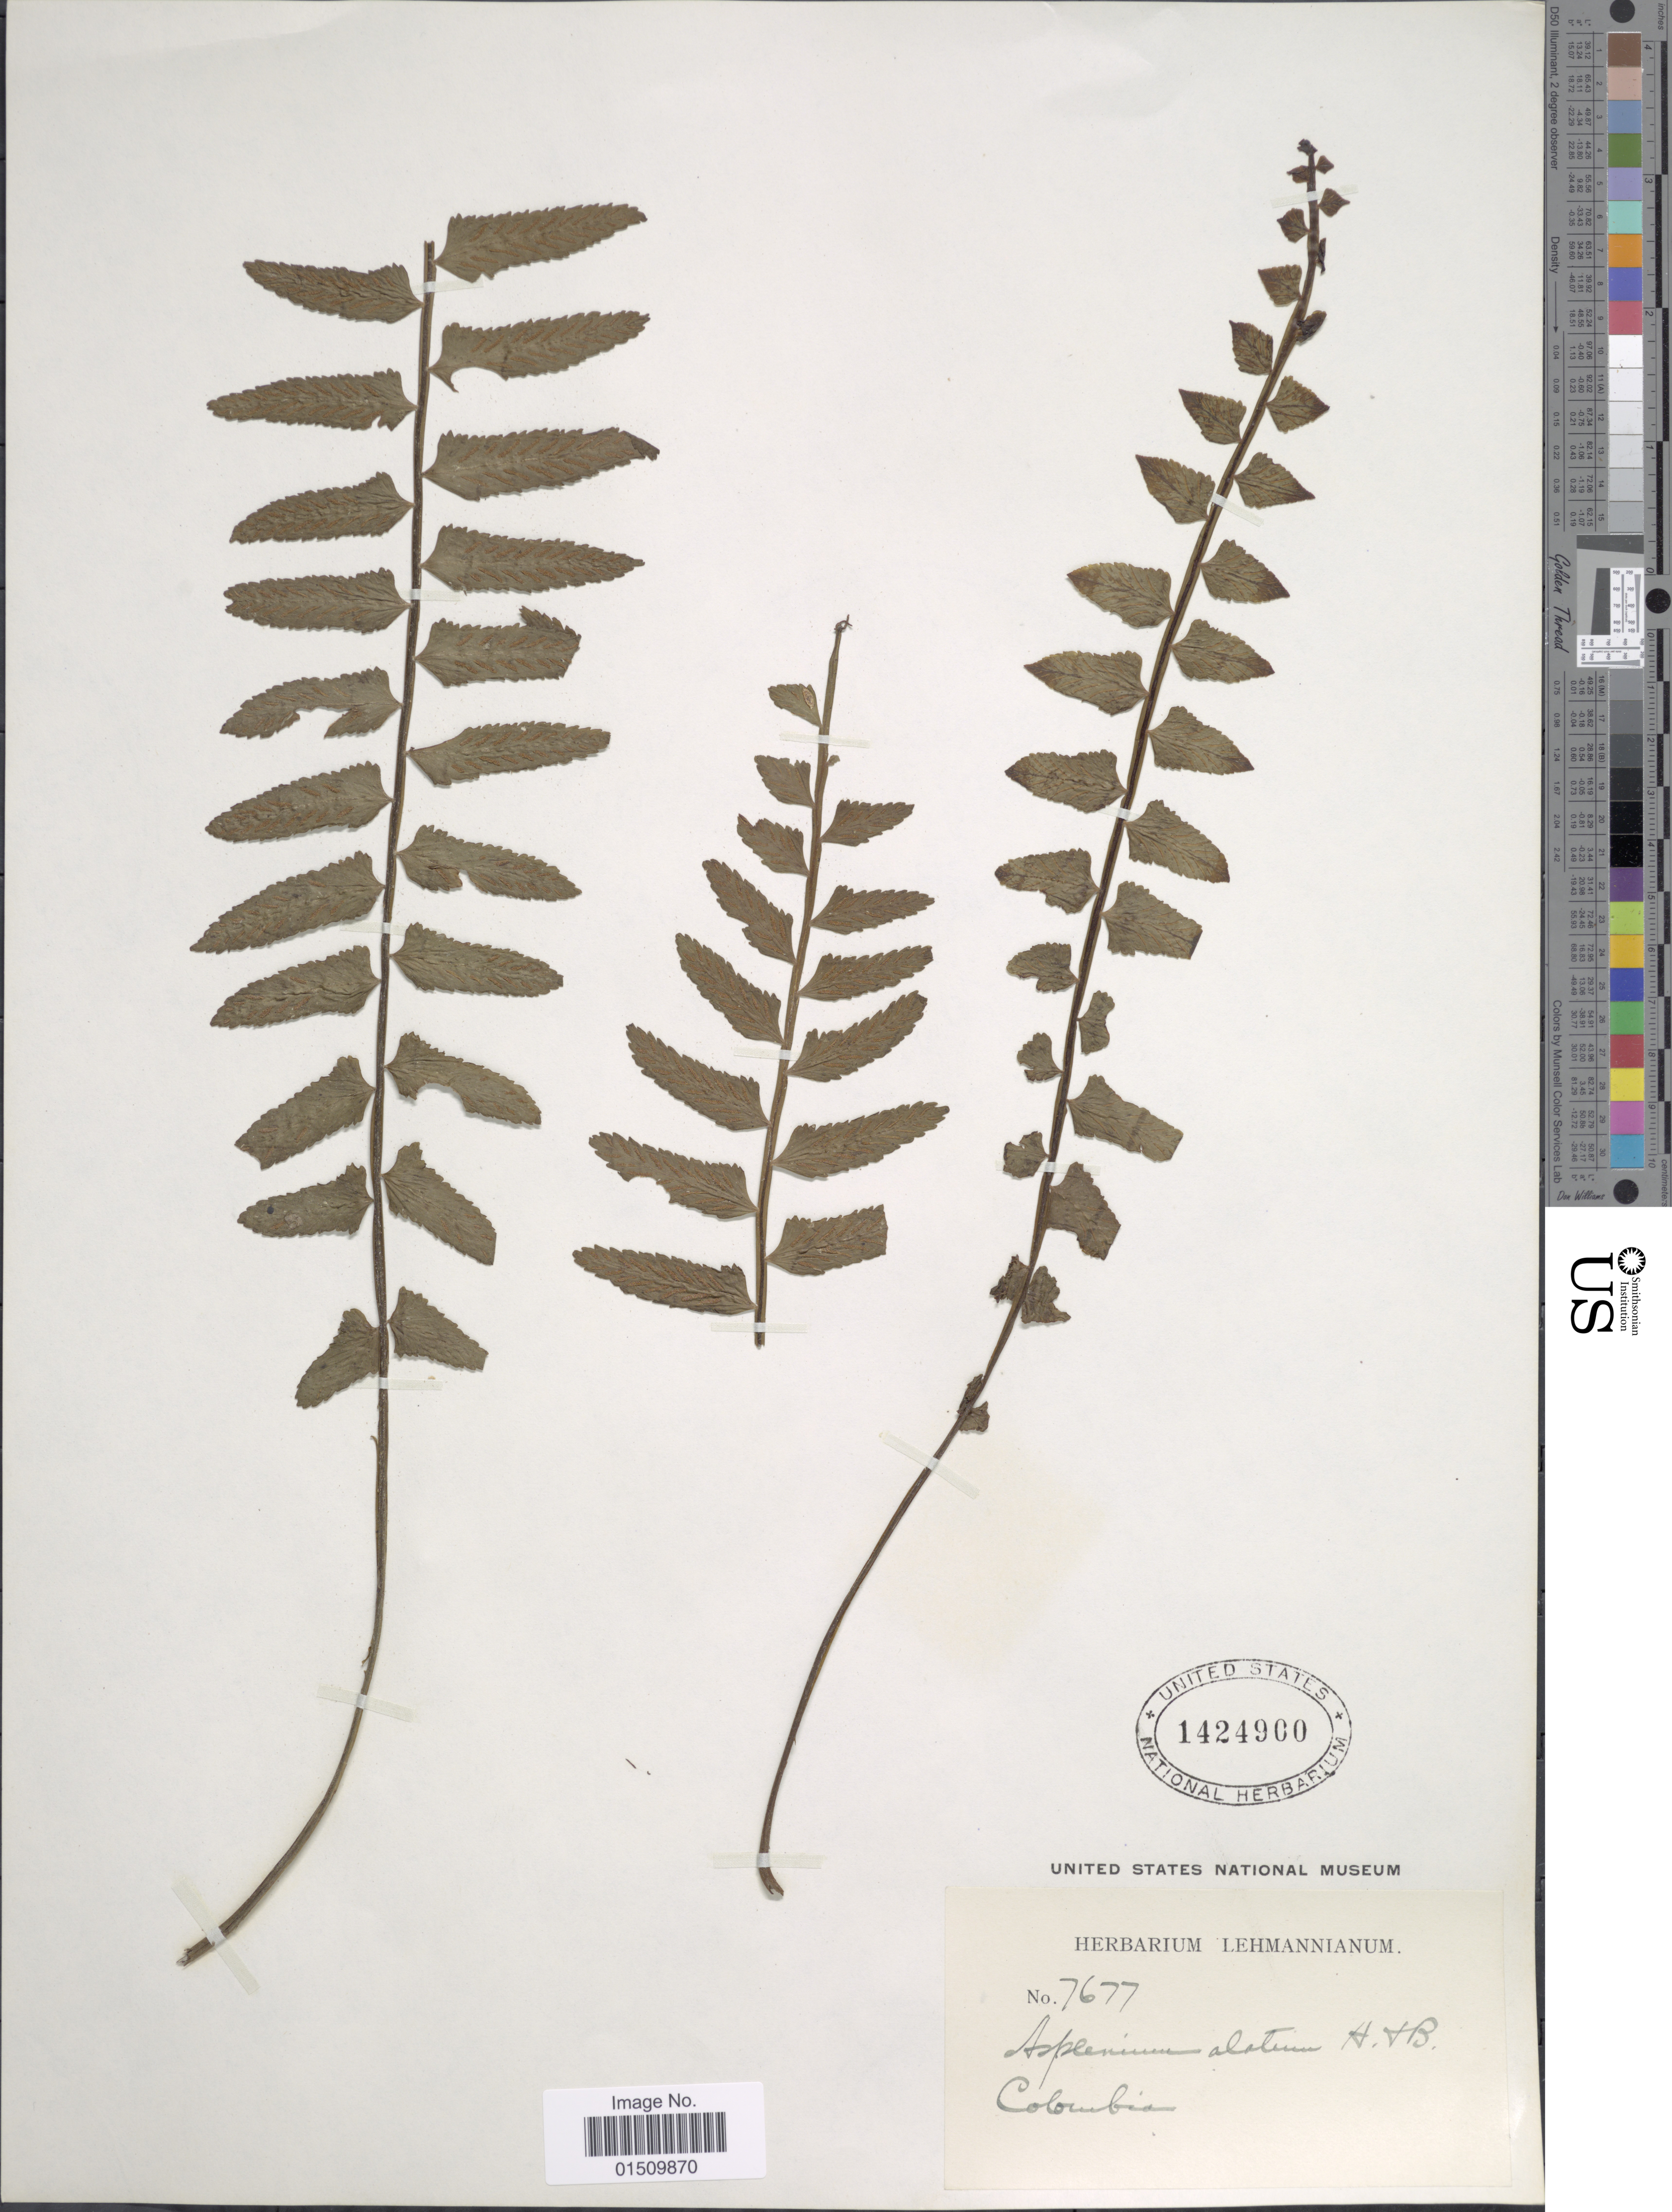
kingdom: Plantae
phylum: Tracheophyta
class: Polypodiopsida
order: Polypodiales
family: Aspleniaceae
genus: Asplenium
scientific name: Asplenium alatum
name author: Humb. & Bonpl. ex Willd.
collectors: ex herb. Lehmannianum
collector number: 7677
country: Colombia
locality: Colombia.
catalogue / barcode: US 1424900